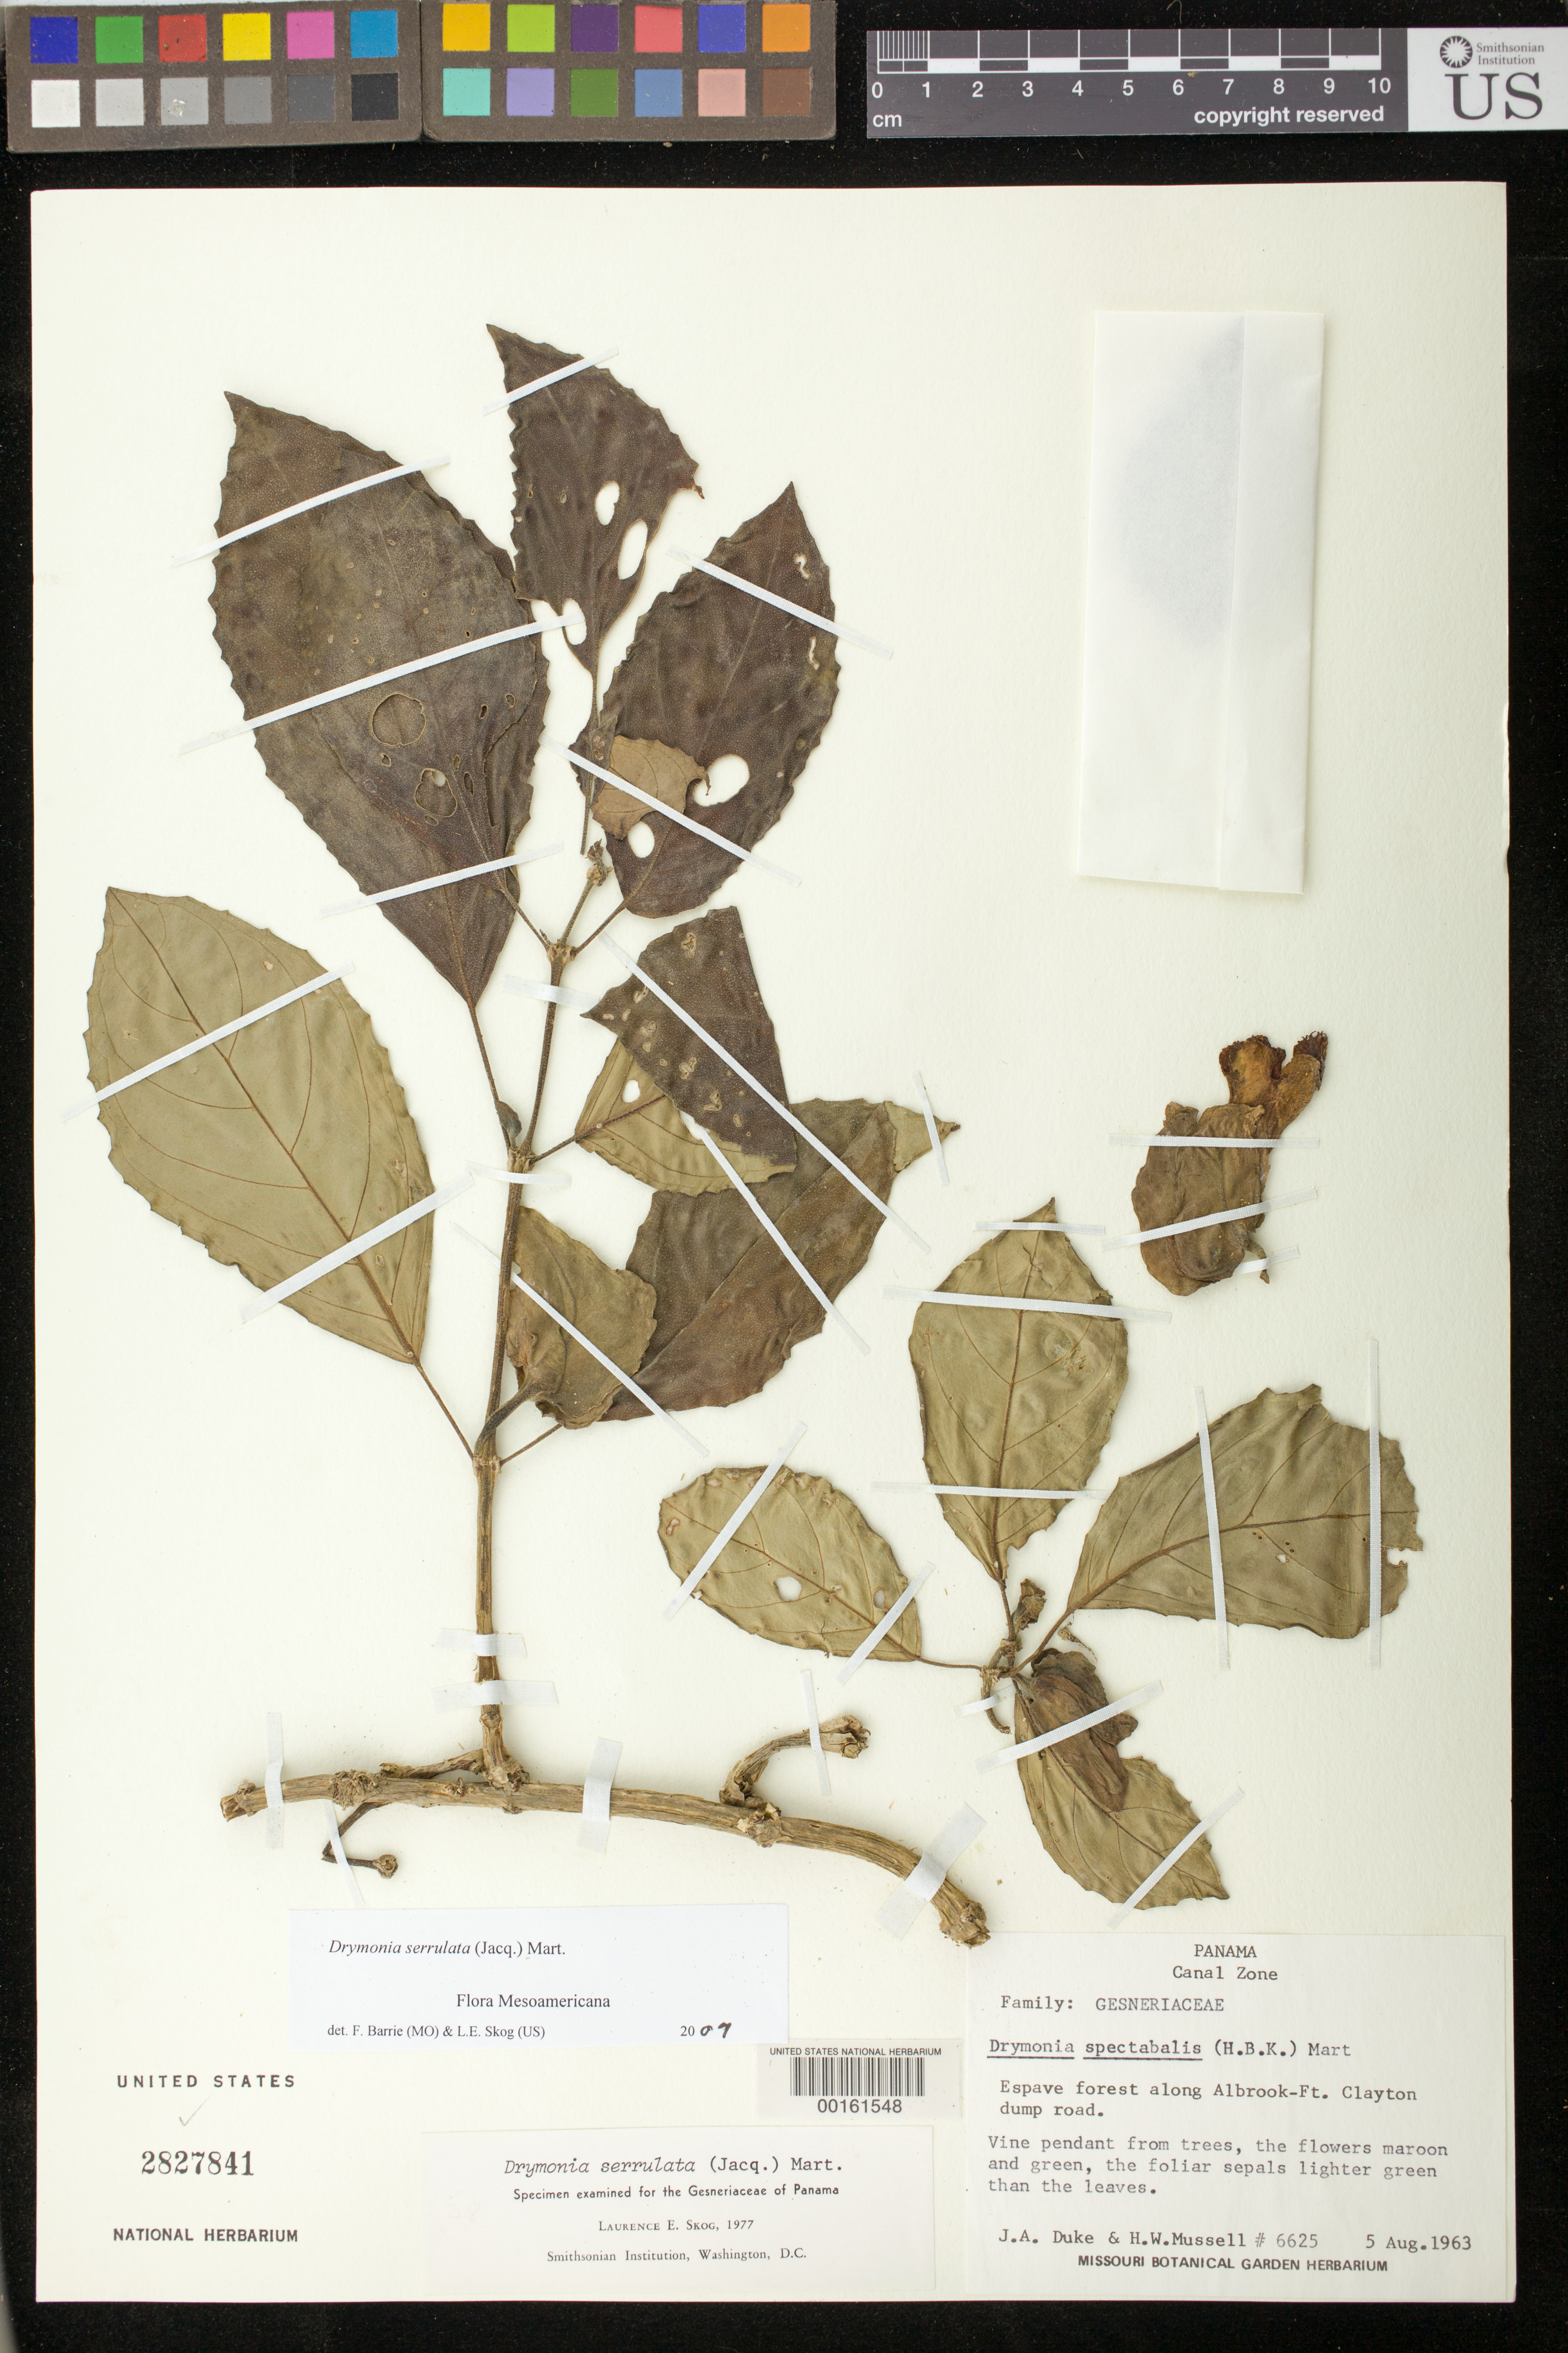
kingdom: Plantae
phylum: Tracheophyta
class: Magnoliopsida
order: Lamiales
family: Gesneriaceae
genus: Drymonia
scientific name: Drymonia serrulata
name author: (Jacq.) Mart.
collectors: J. A. Duke & H. Mussell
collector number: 6625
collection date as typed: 05 Aug 1963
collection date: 1963-08-05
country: Panama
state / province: Panamá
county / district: Canal Zone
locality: Espave forest along Albrook-Ft Clayton dump road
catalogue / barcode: US 2827841